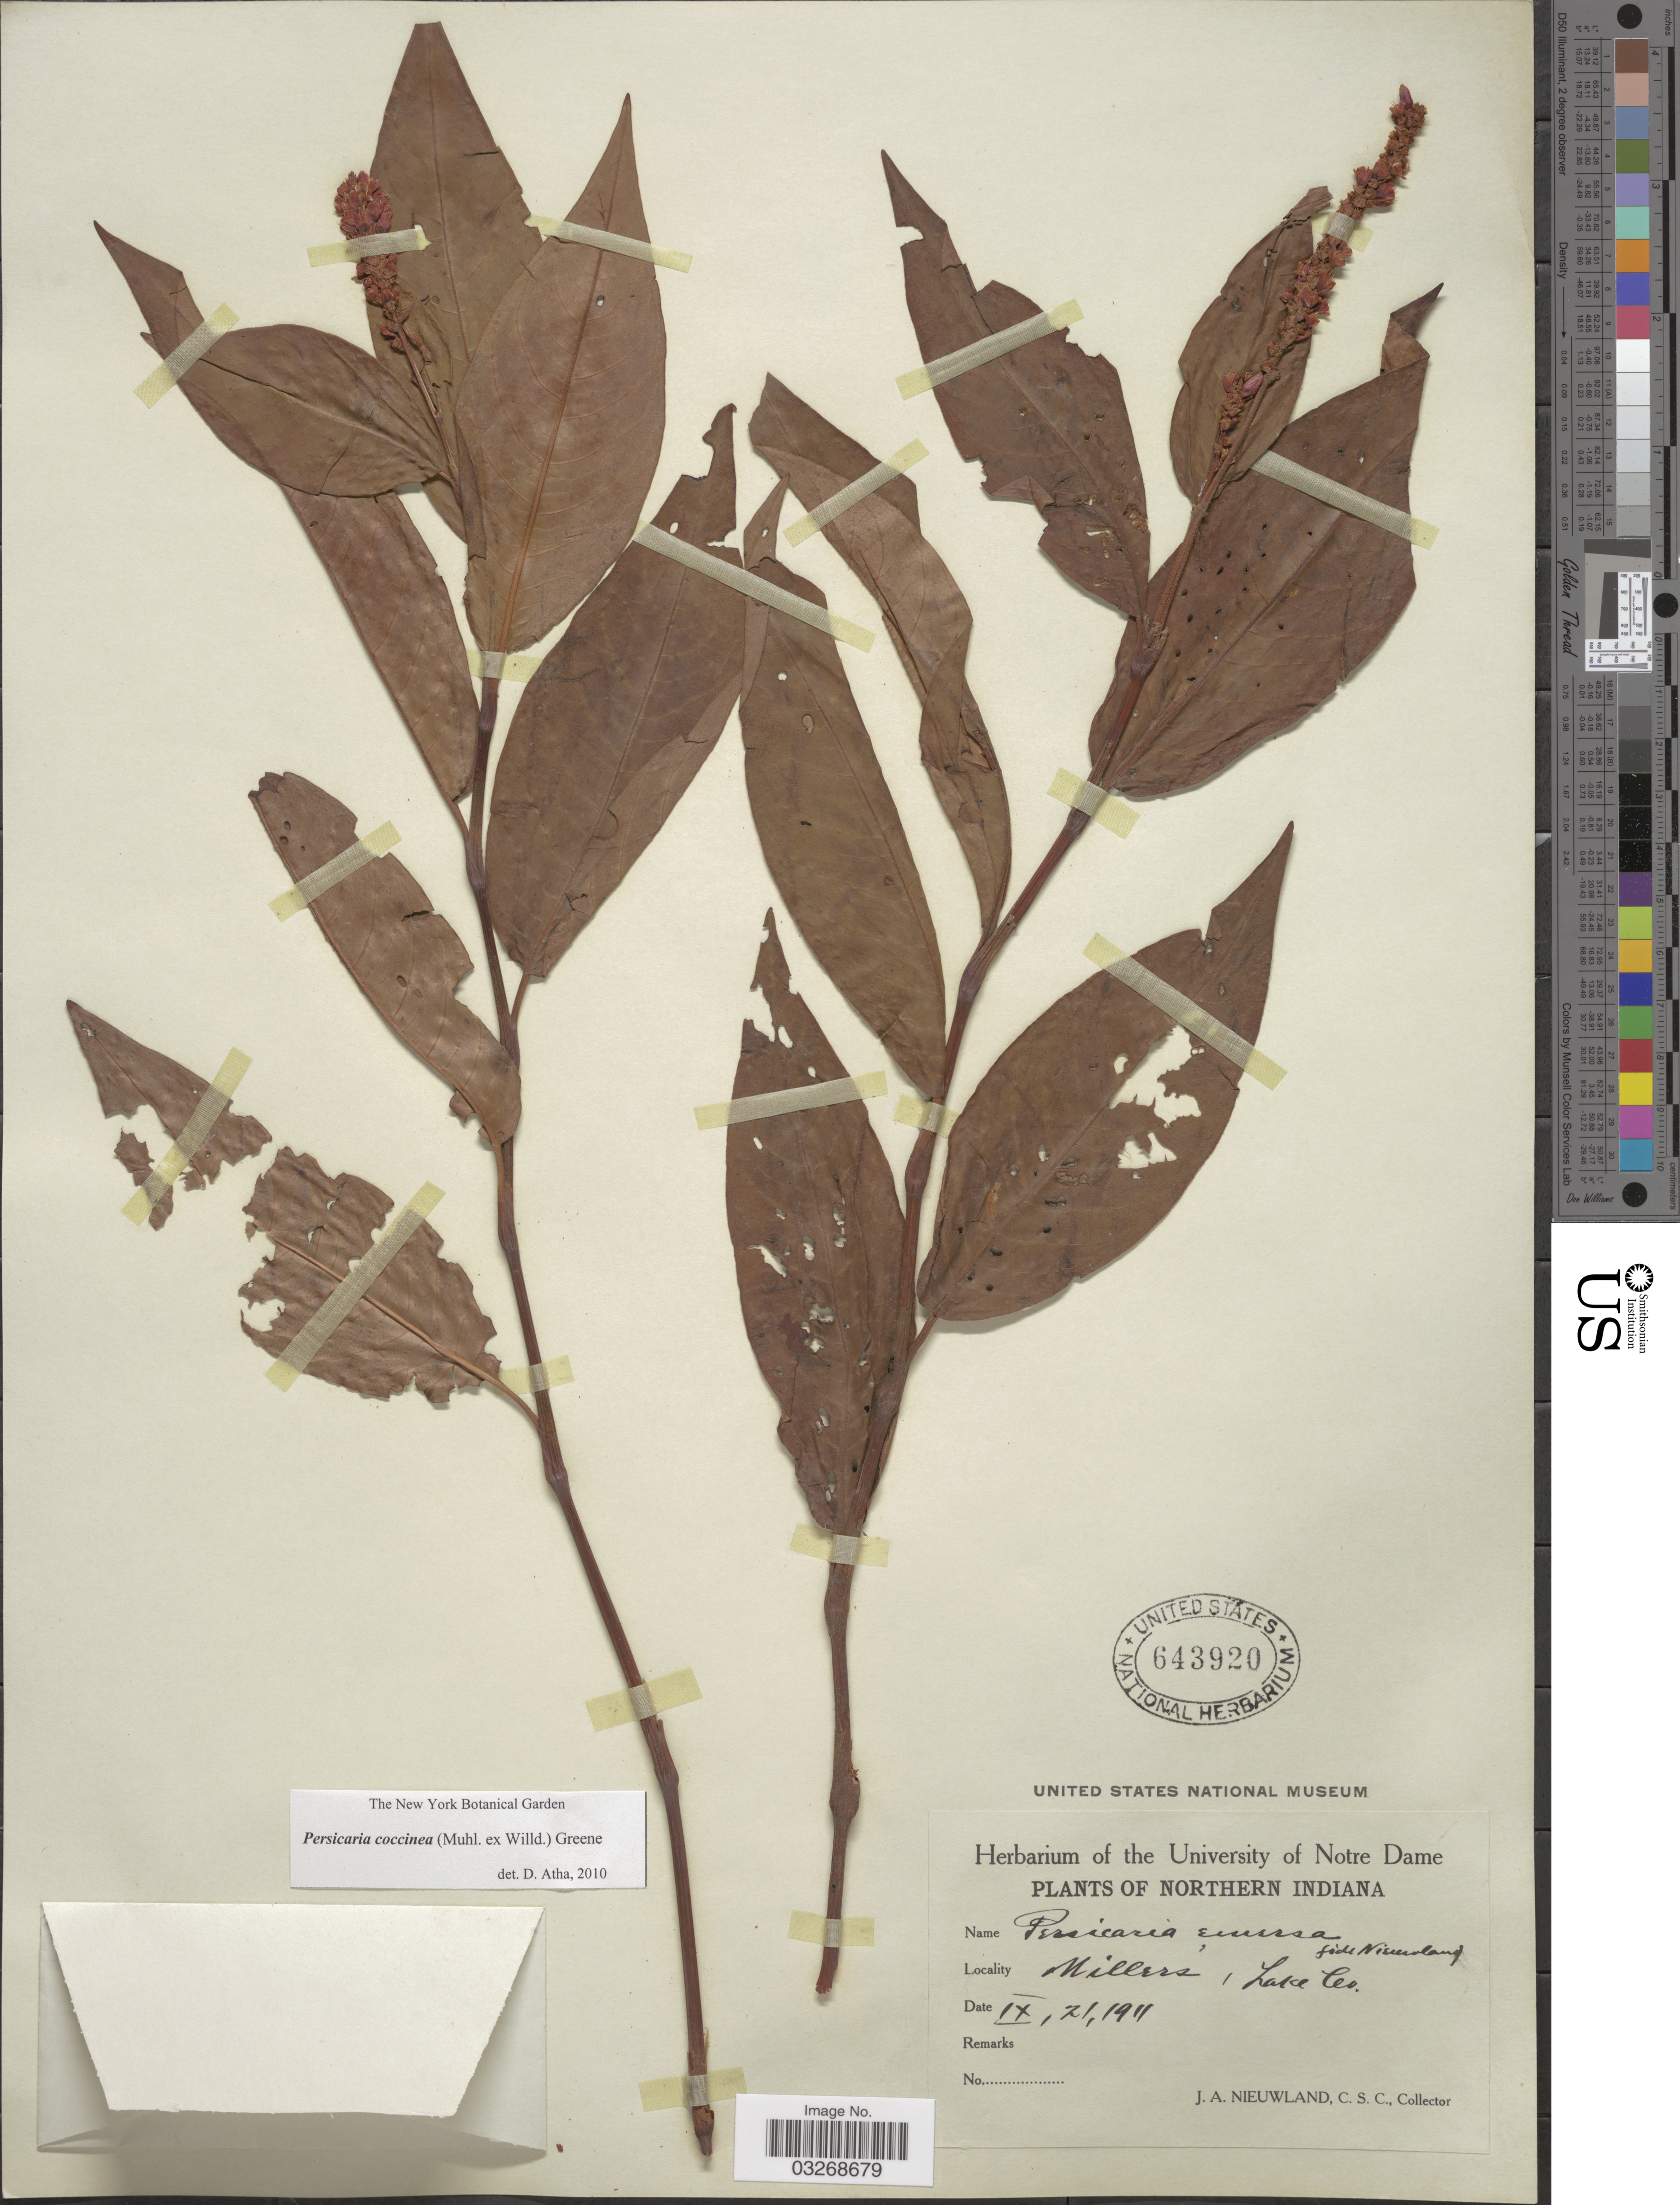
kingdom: Plantae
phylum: Tracheophyta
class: Magnoliopsida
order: Caryophyllales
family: Polygonaceae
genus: Persicaria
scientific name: Persicaria coccinea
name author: (Muhl. ex Willd.) Greene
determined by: Atha, D. E.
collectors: J. A. Nieuwland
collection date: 1911-09-21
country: United States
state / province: Indiana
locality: Northern Indiana. Millers, Lake Co.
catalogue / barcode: US 643920